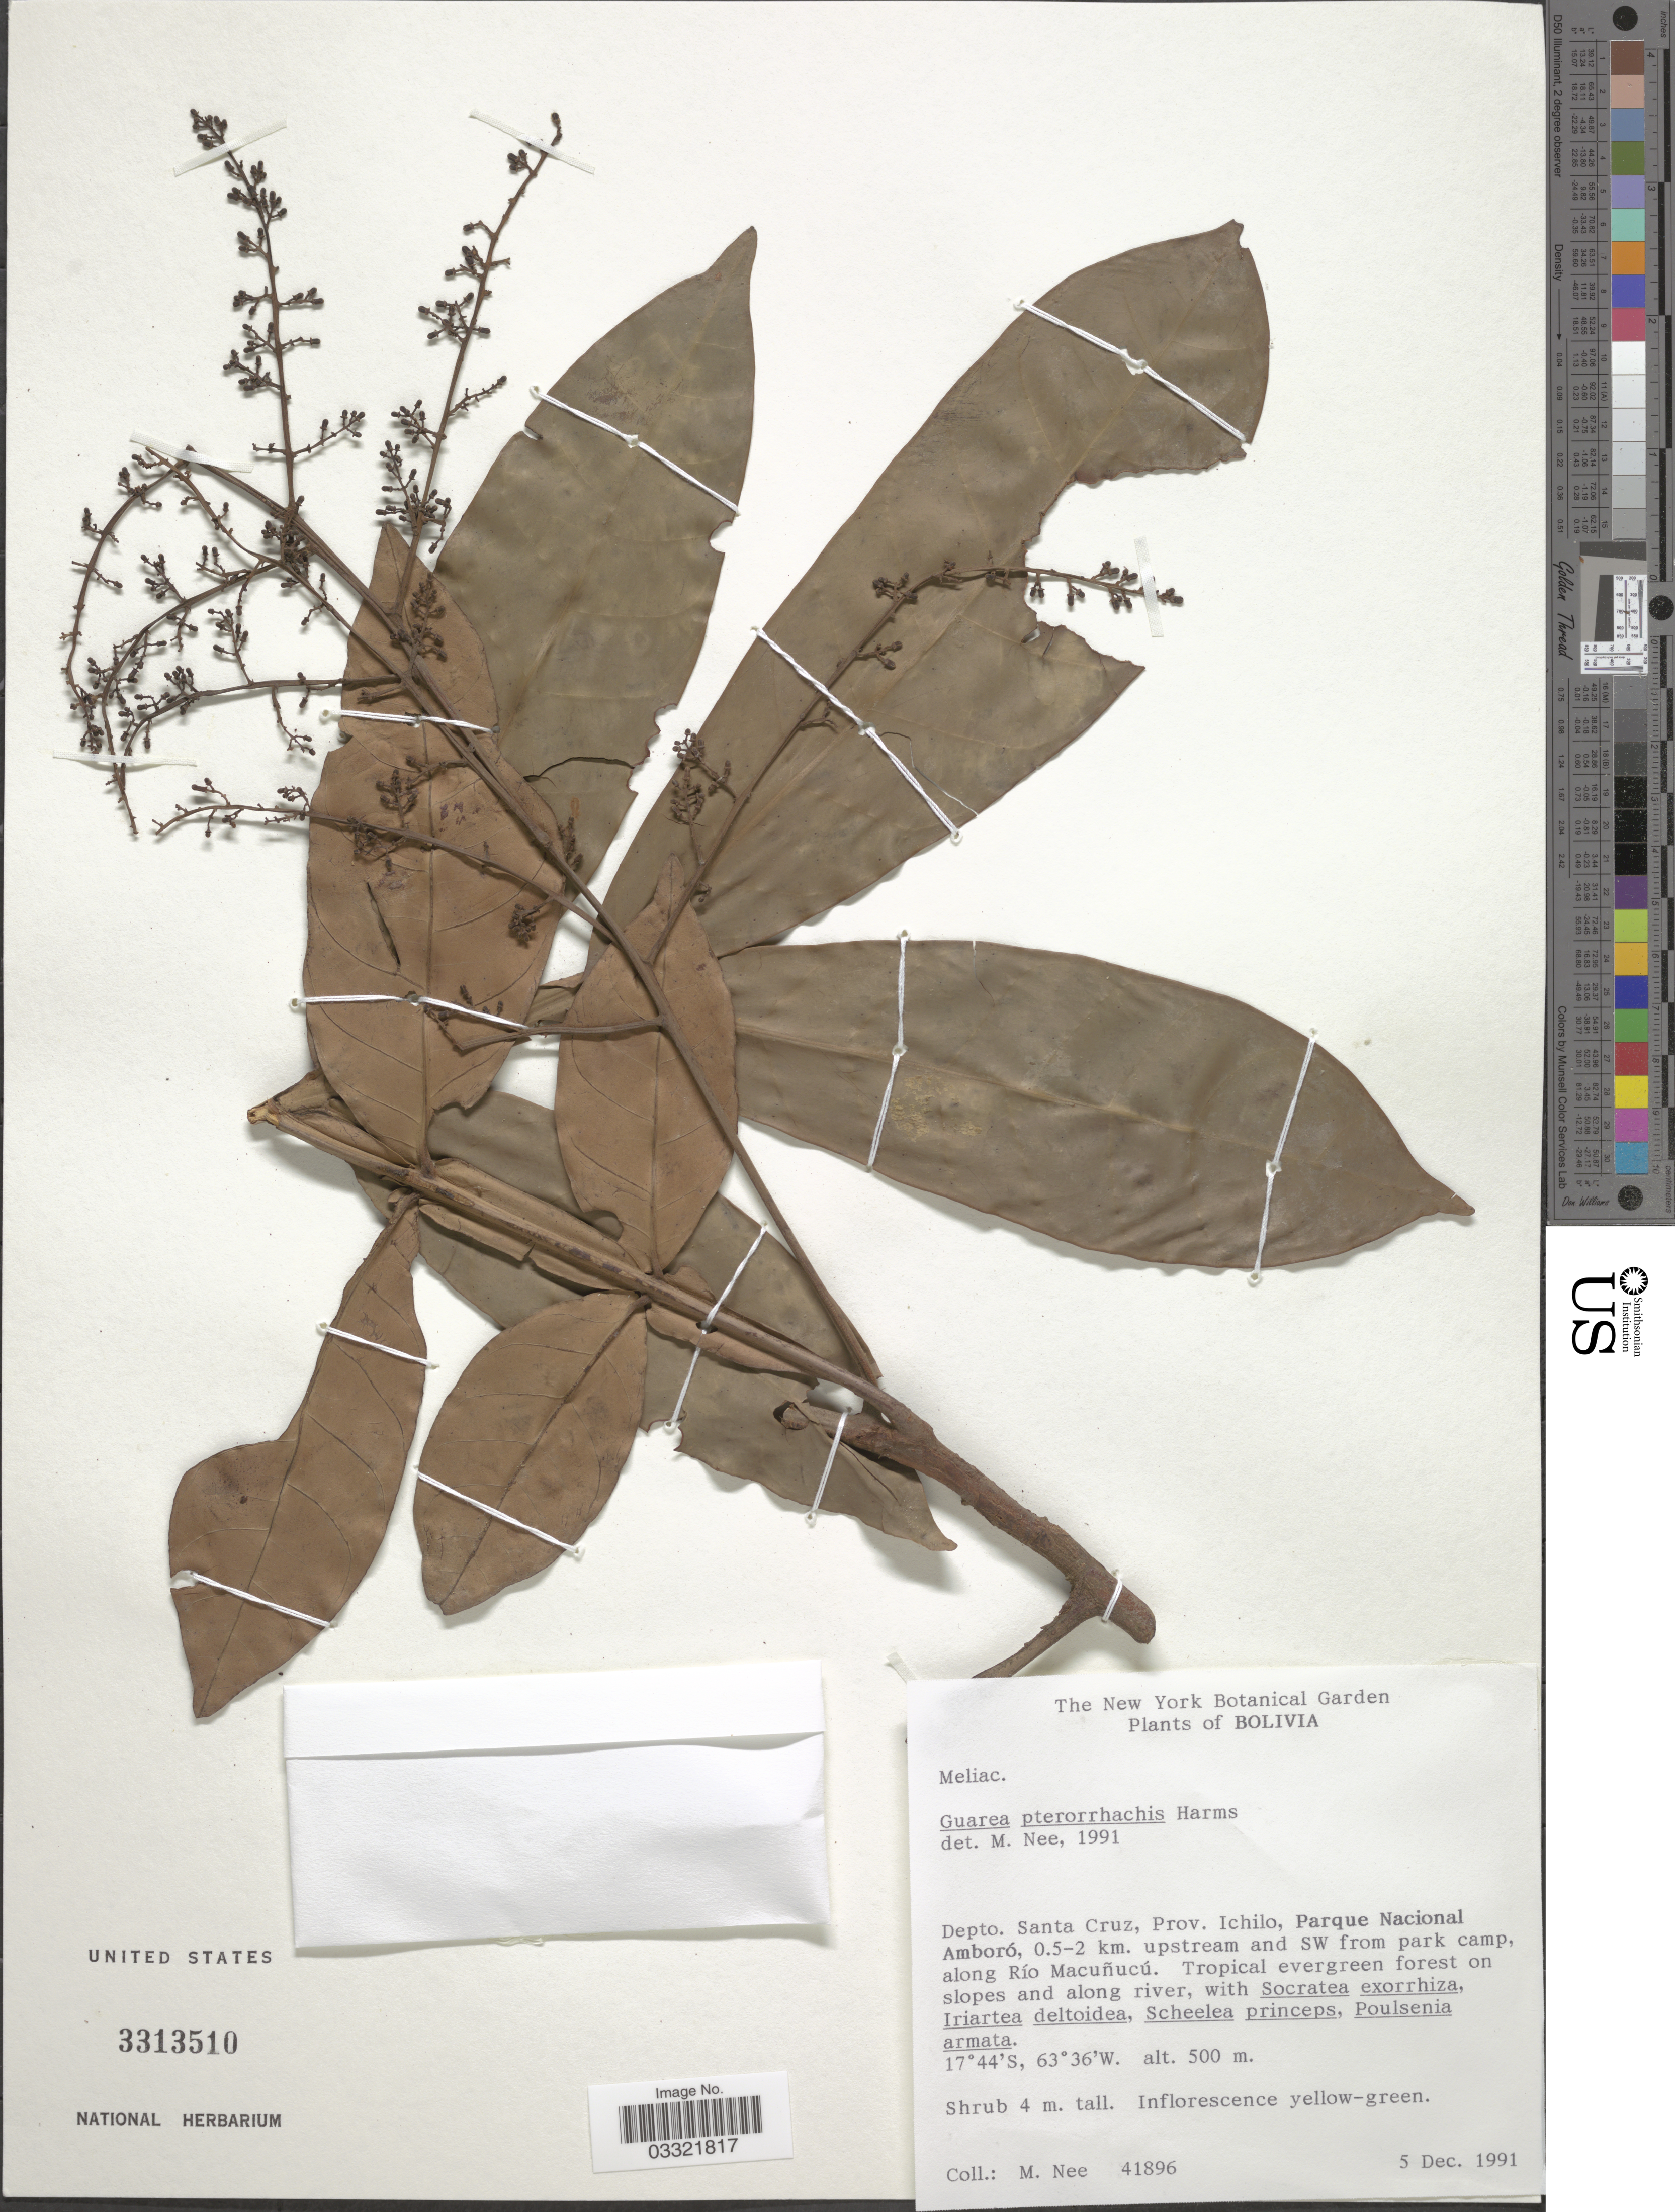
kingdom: Plantae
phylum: Tracheophyta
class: Magnoliopsida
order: Sapindales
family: Meliaceae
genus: Guarea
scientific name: Guarea pterorhachis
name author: Harms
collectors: M. Nee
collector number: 41896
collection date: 1991-12-05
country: Bolivia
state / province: Santa Cruz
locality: Depto. Santa Cruz, Prov. Ichilo, Parque Nacional Amboró, 0.5-2 km. upstream and SW from park camp, along Río Macuñucú.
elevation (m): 500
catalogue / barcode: US 3313510